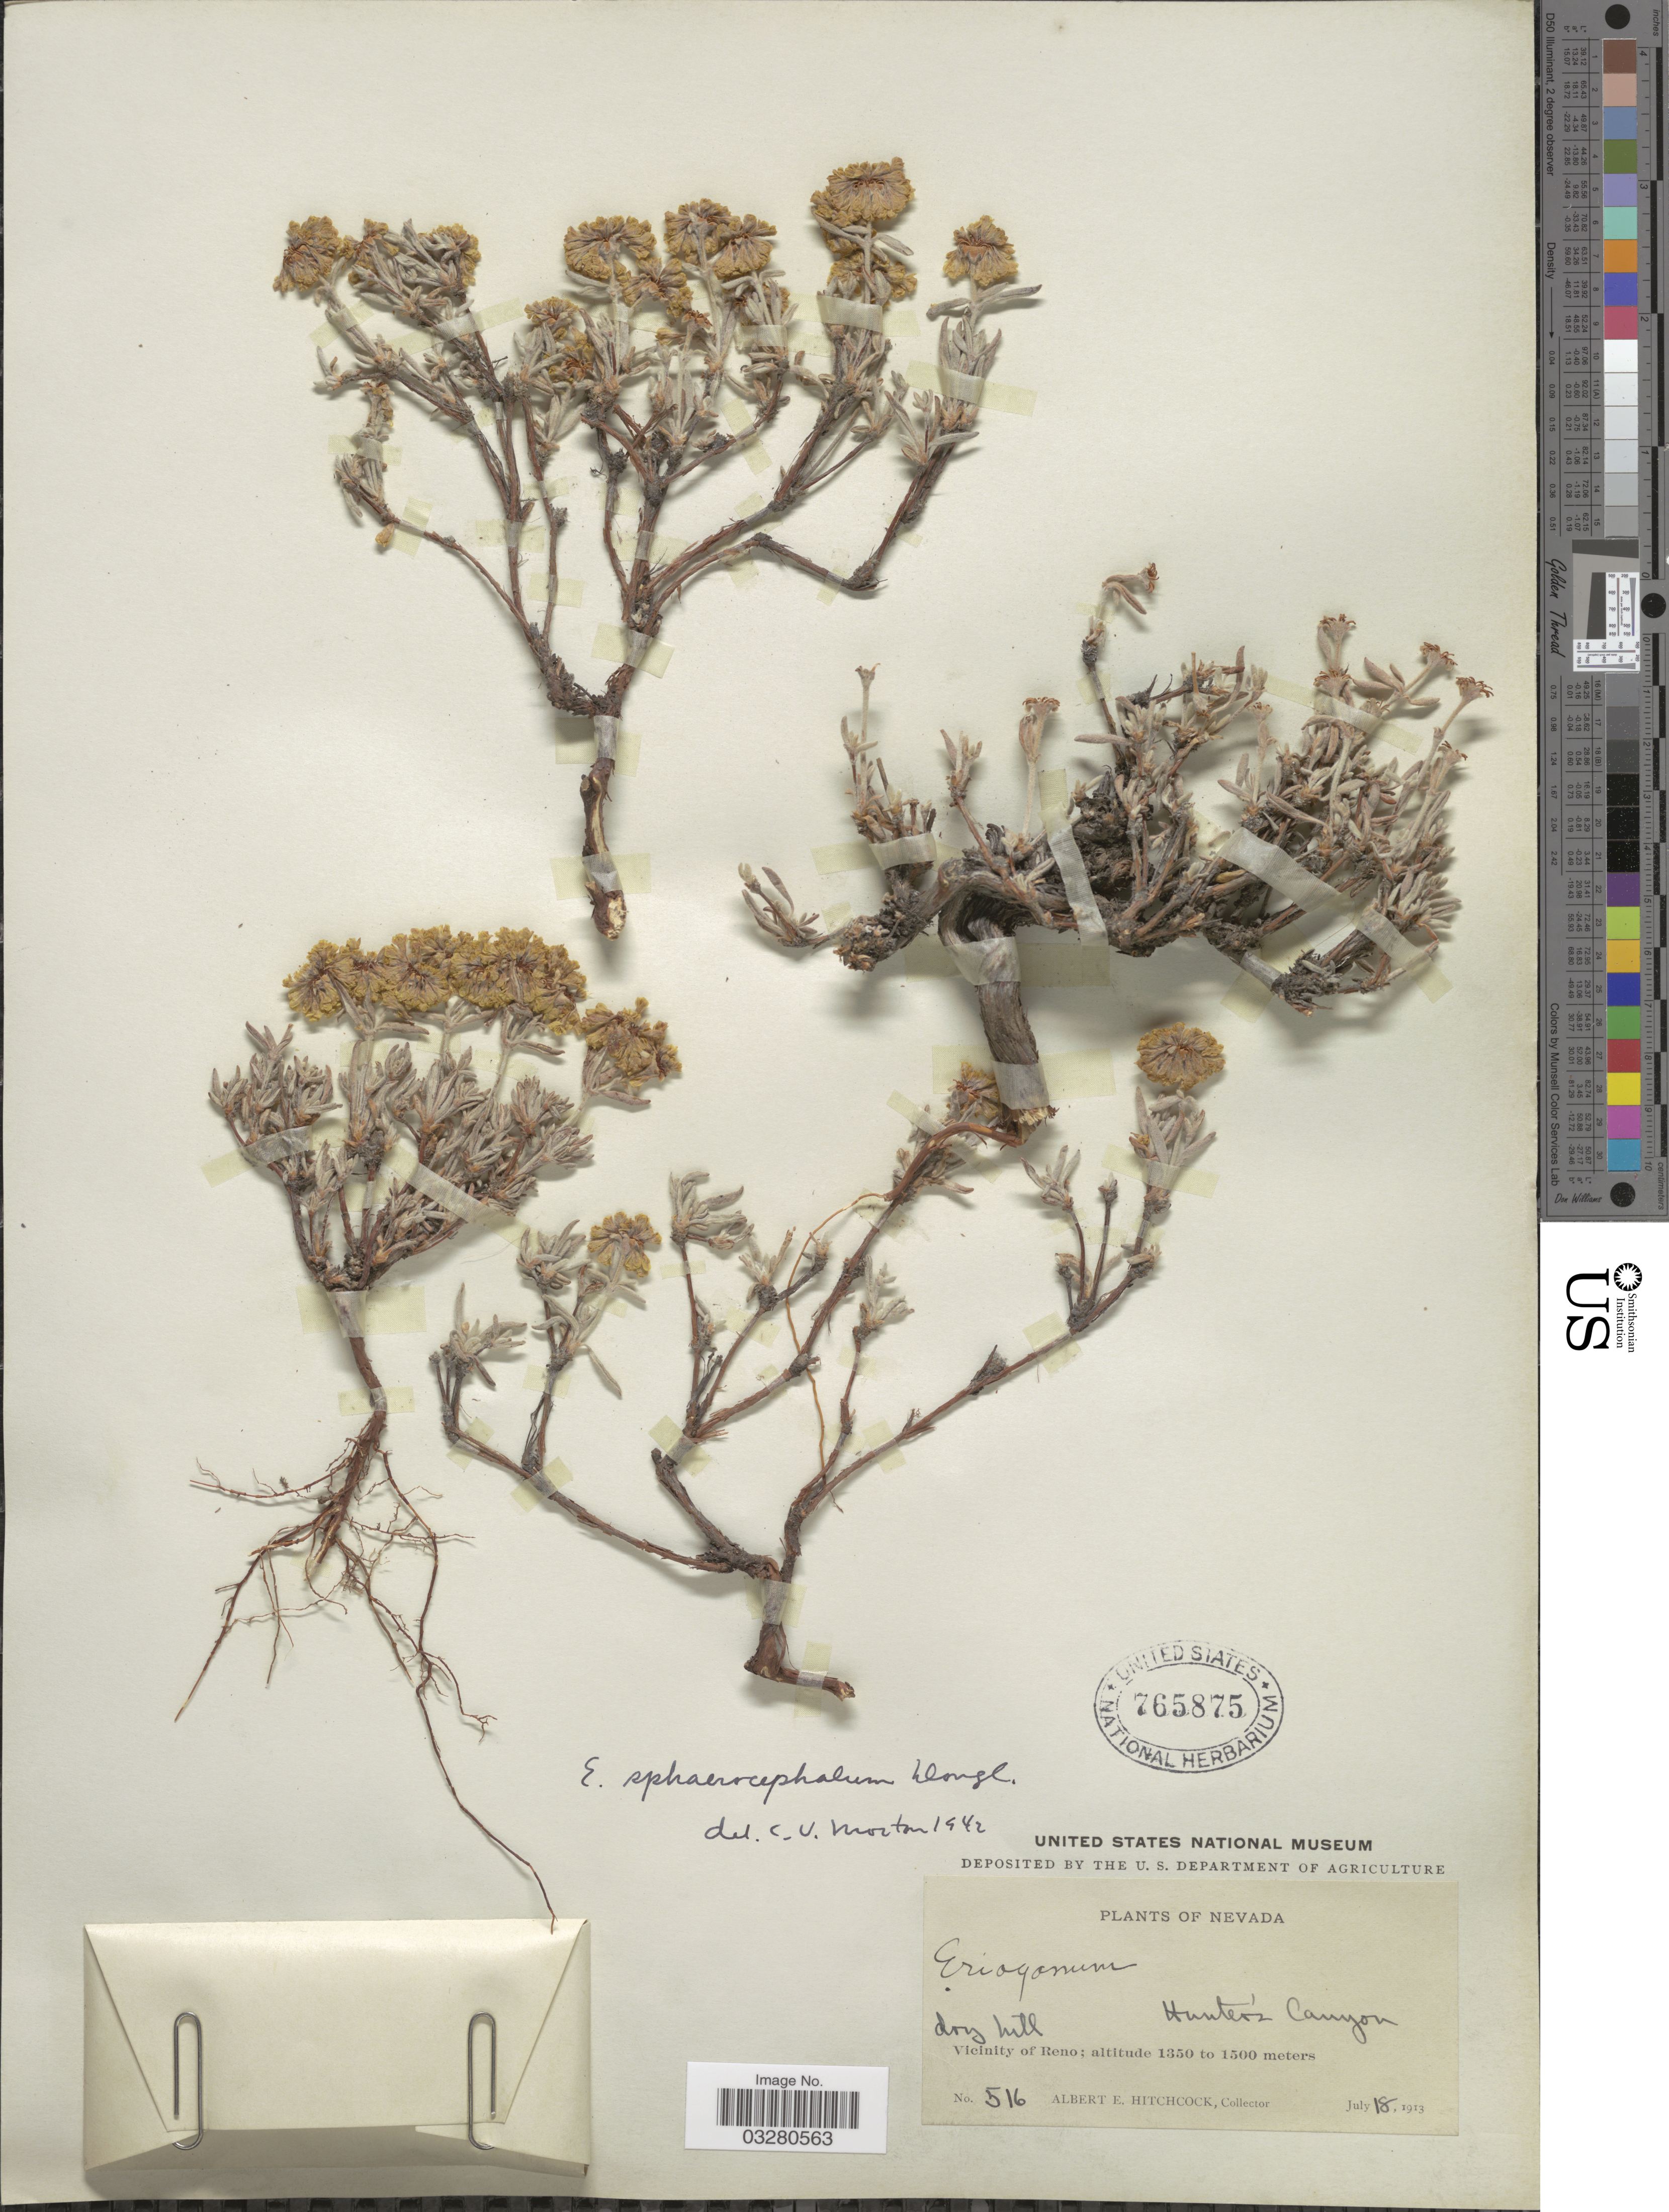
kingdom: Plantae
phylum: Tracheophyta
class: Magnoliopsida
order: Caryophyllales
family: Polygonaceae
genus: Eriogonum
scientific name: Eriogonum sphaerocephalum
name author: Benth. & Douglas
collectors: A. Hitchcock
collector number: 516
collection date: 1913-07-18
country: United States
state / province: Nevada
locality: Hunter's Canyon. Vicinity of Reno.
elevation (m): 1350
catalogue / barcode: US 765875